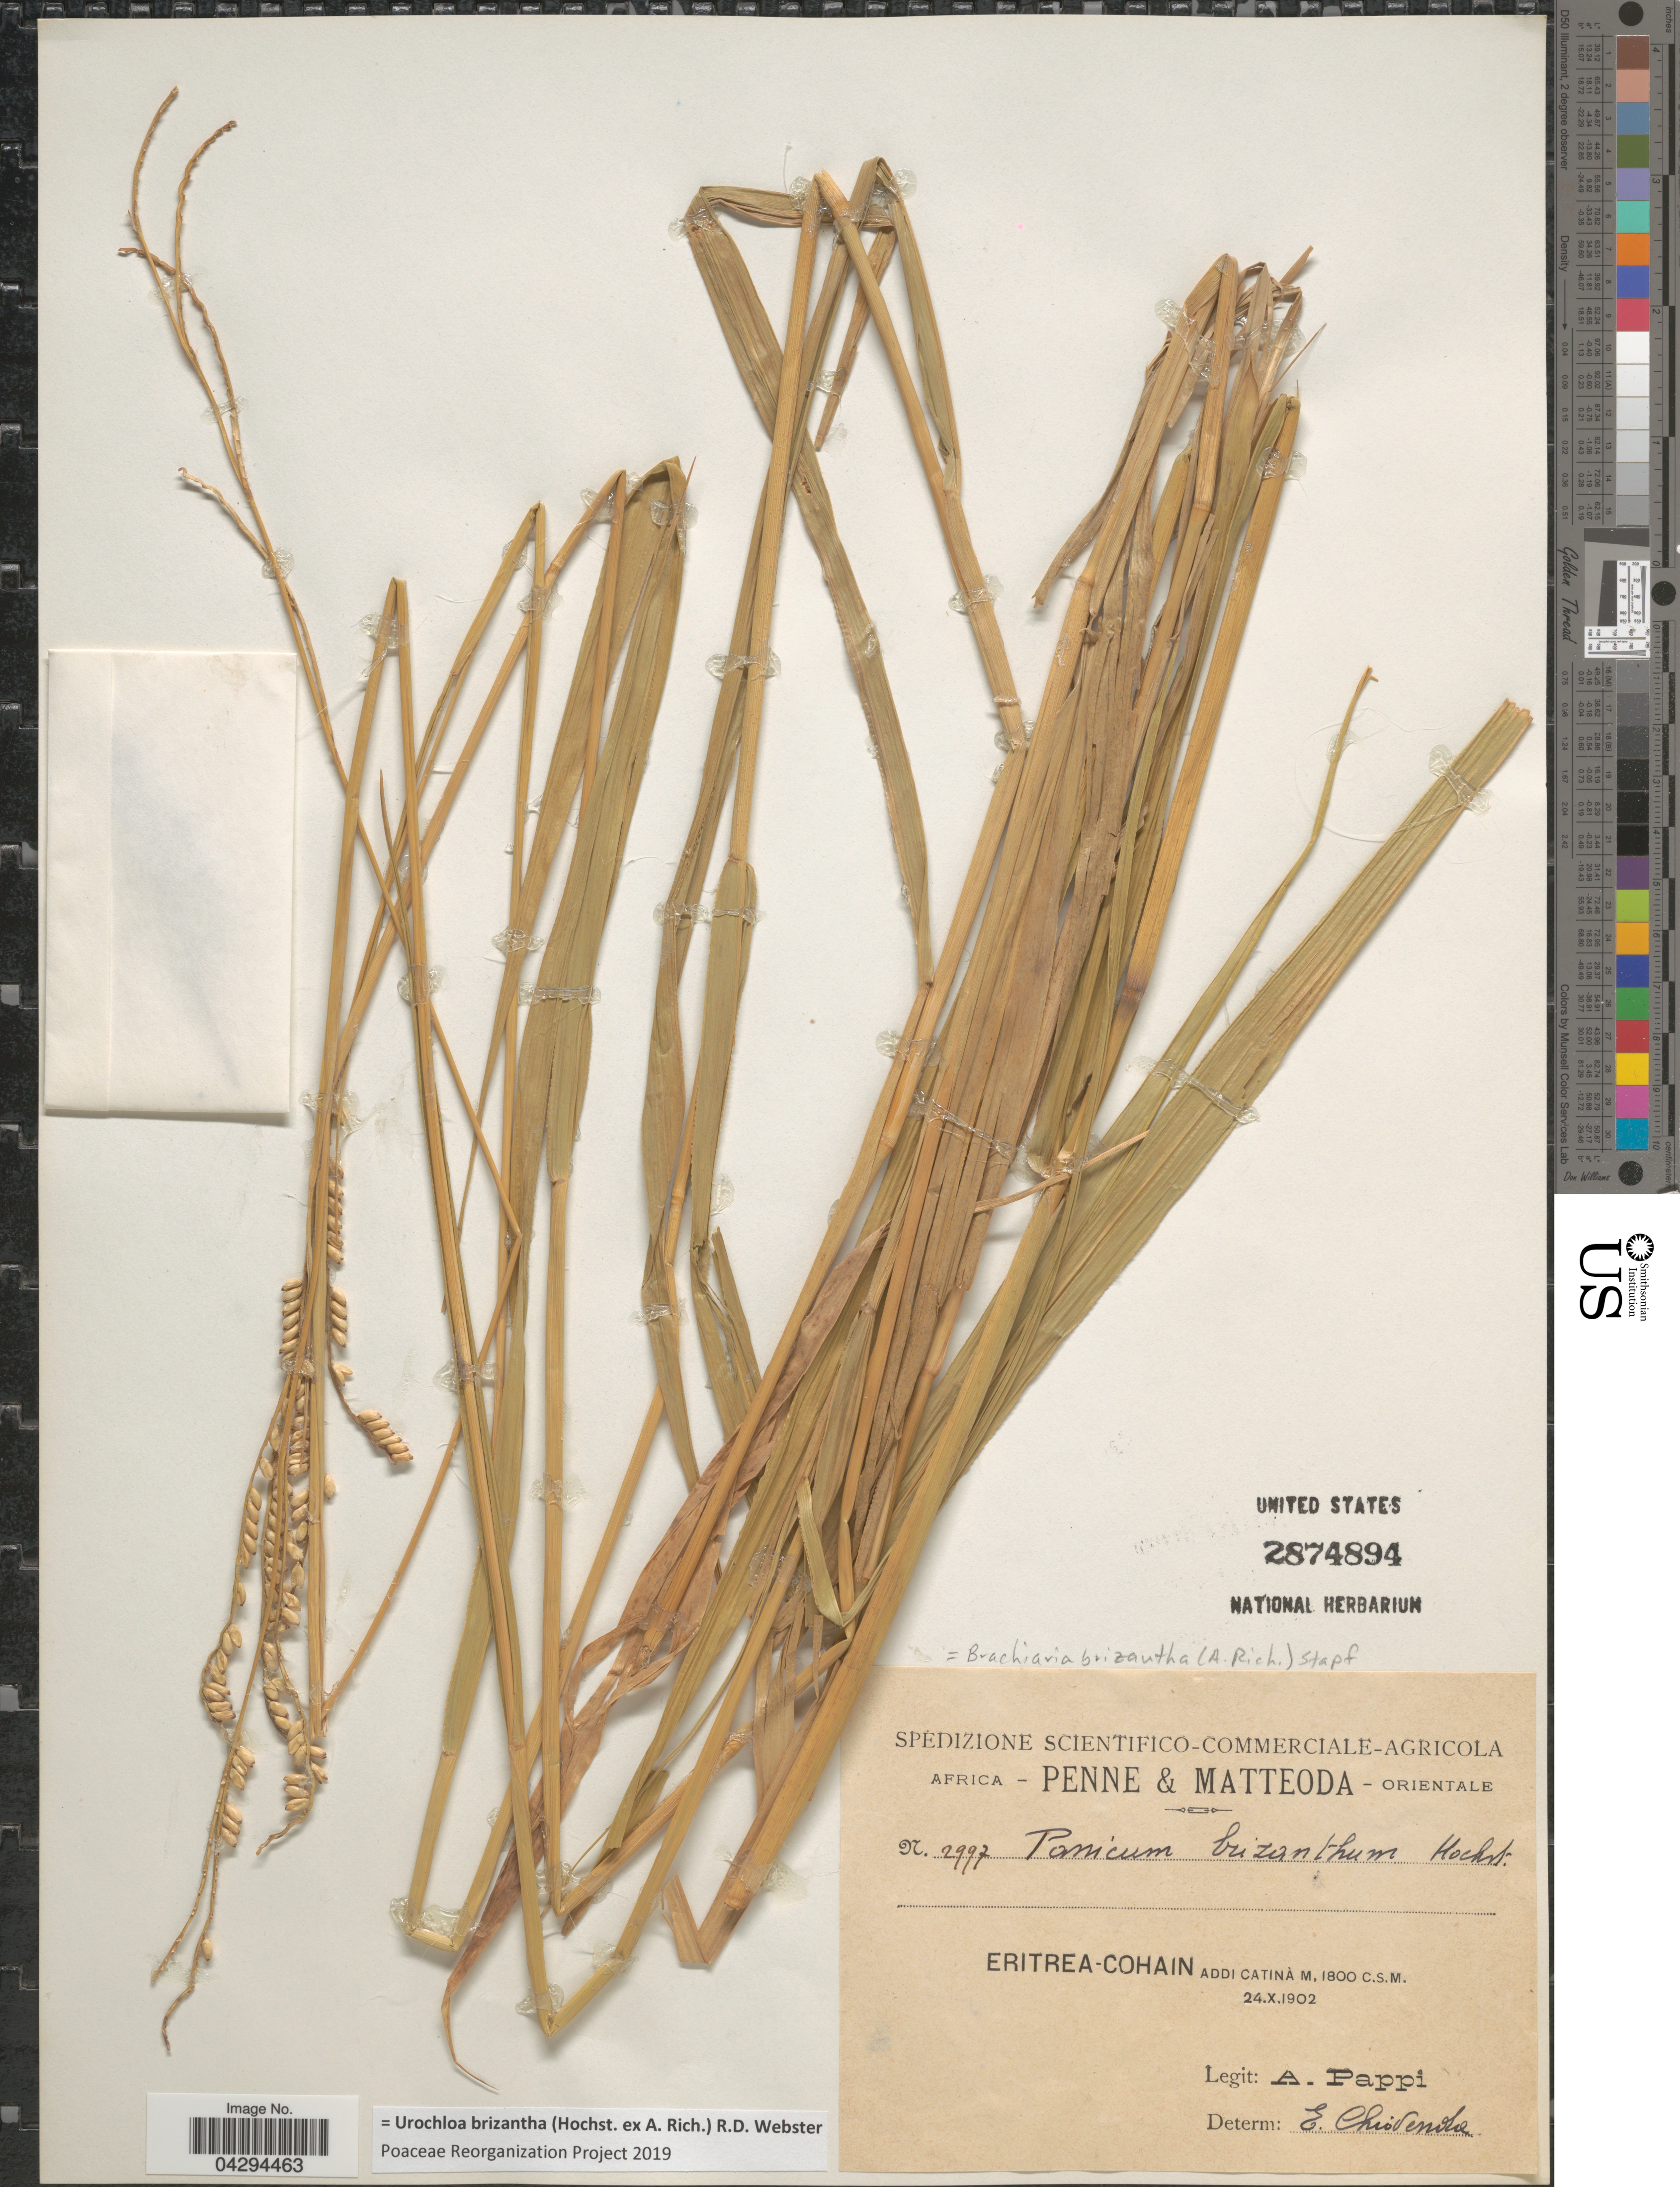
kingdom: Plantae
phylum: Tracheophyta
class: Liliopsida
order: Poales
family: Poaceae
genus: Urochloa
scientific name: Urochloa brizantha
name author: (Hochst. ex A. Rich.) R.D. Webster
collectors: A. Pappi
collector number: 2997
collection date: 1902-10-24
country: Eritrea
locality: Africa Orientale. Cohain Addi Catinà.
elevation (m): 1800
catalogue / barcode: US 2874894